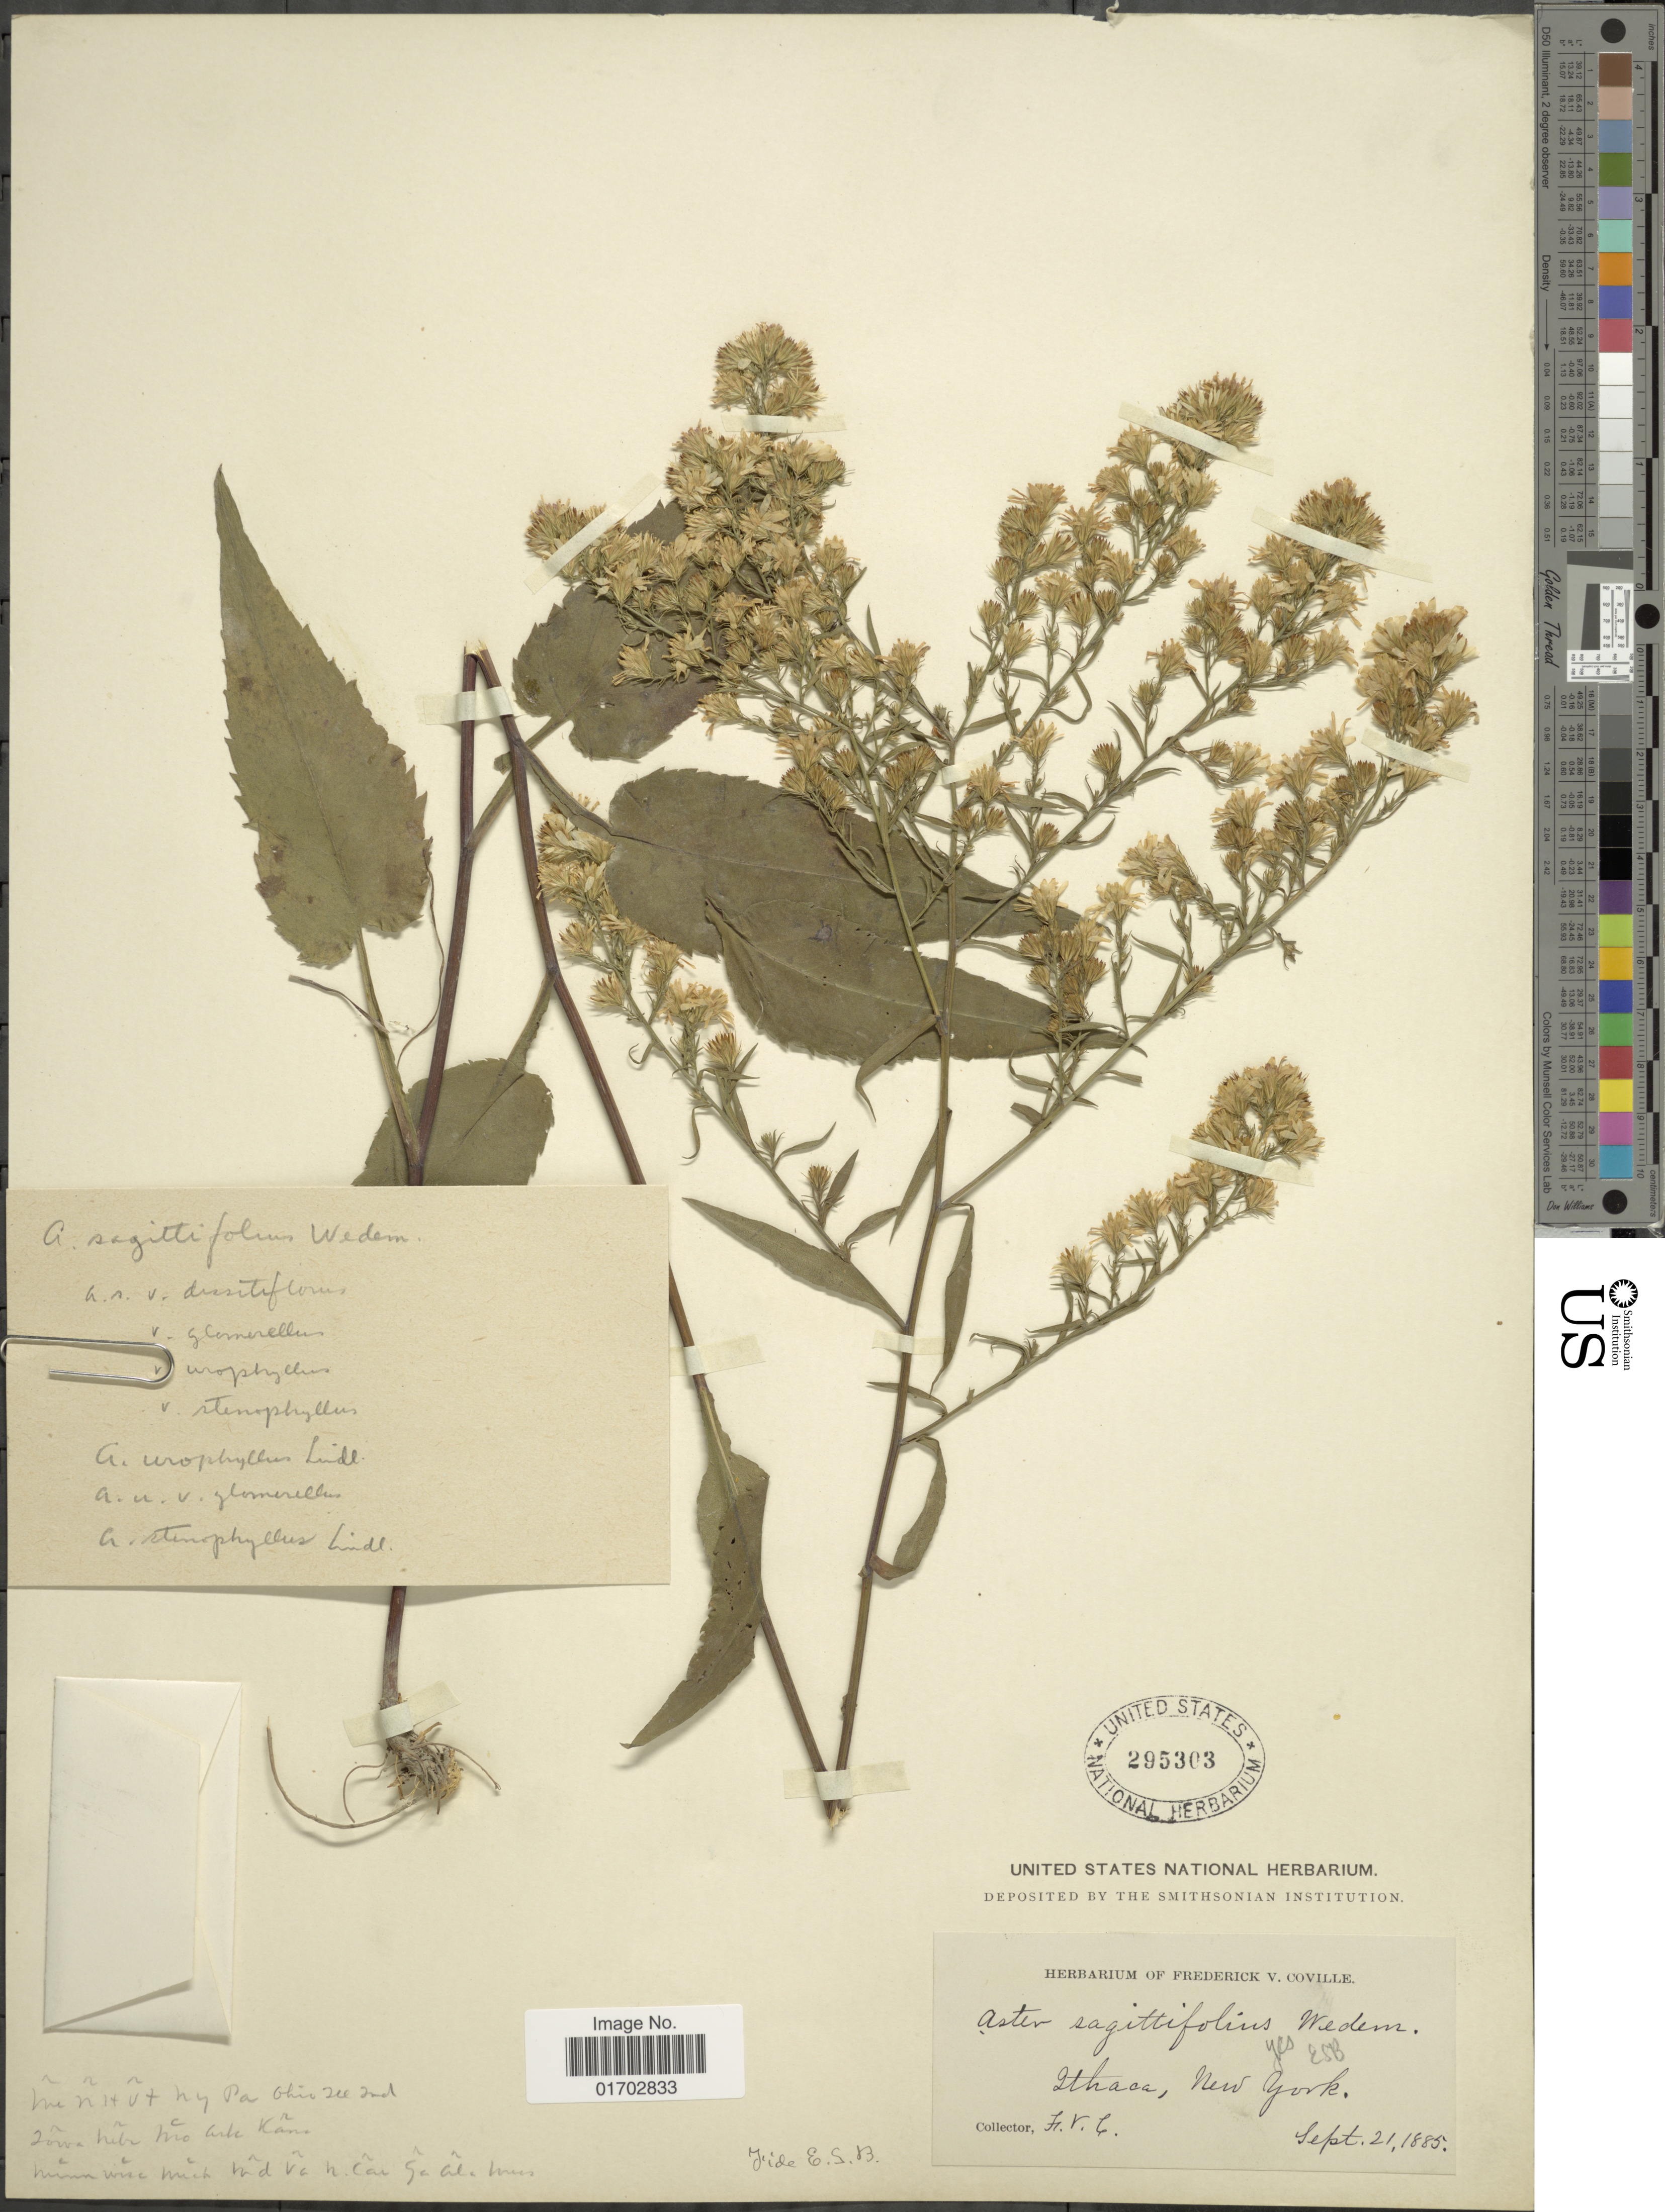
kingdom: Plantae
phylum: Tracheophyta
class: Magnoliopsida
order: Asterales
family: Asteraceae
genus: Symphyotrichum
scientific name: Symphyotrichum sagittifolium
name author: (Wedem. ex Willd.) G.L. Nesom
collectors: F. V. Coville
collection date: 1885-09-21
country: United States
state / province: New York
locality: Ithaca.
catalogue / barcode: US 295303